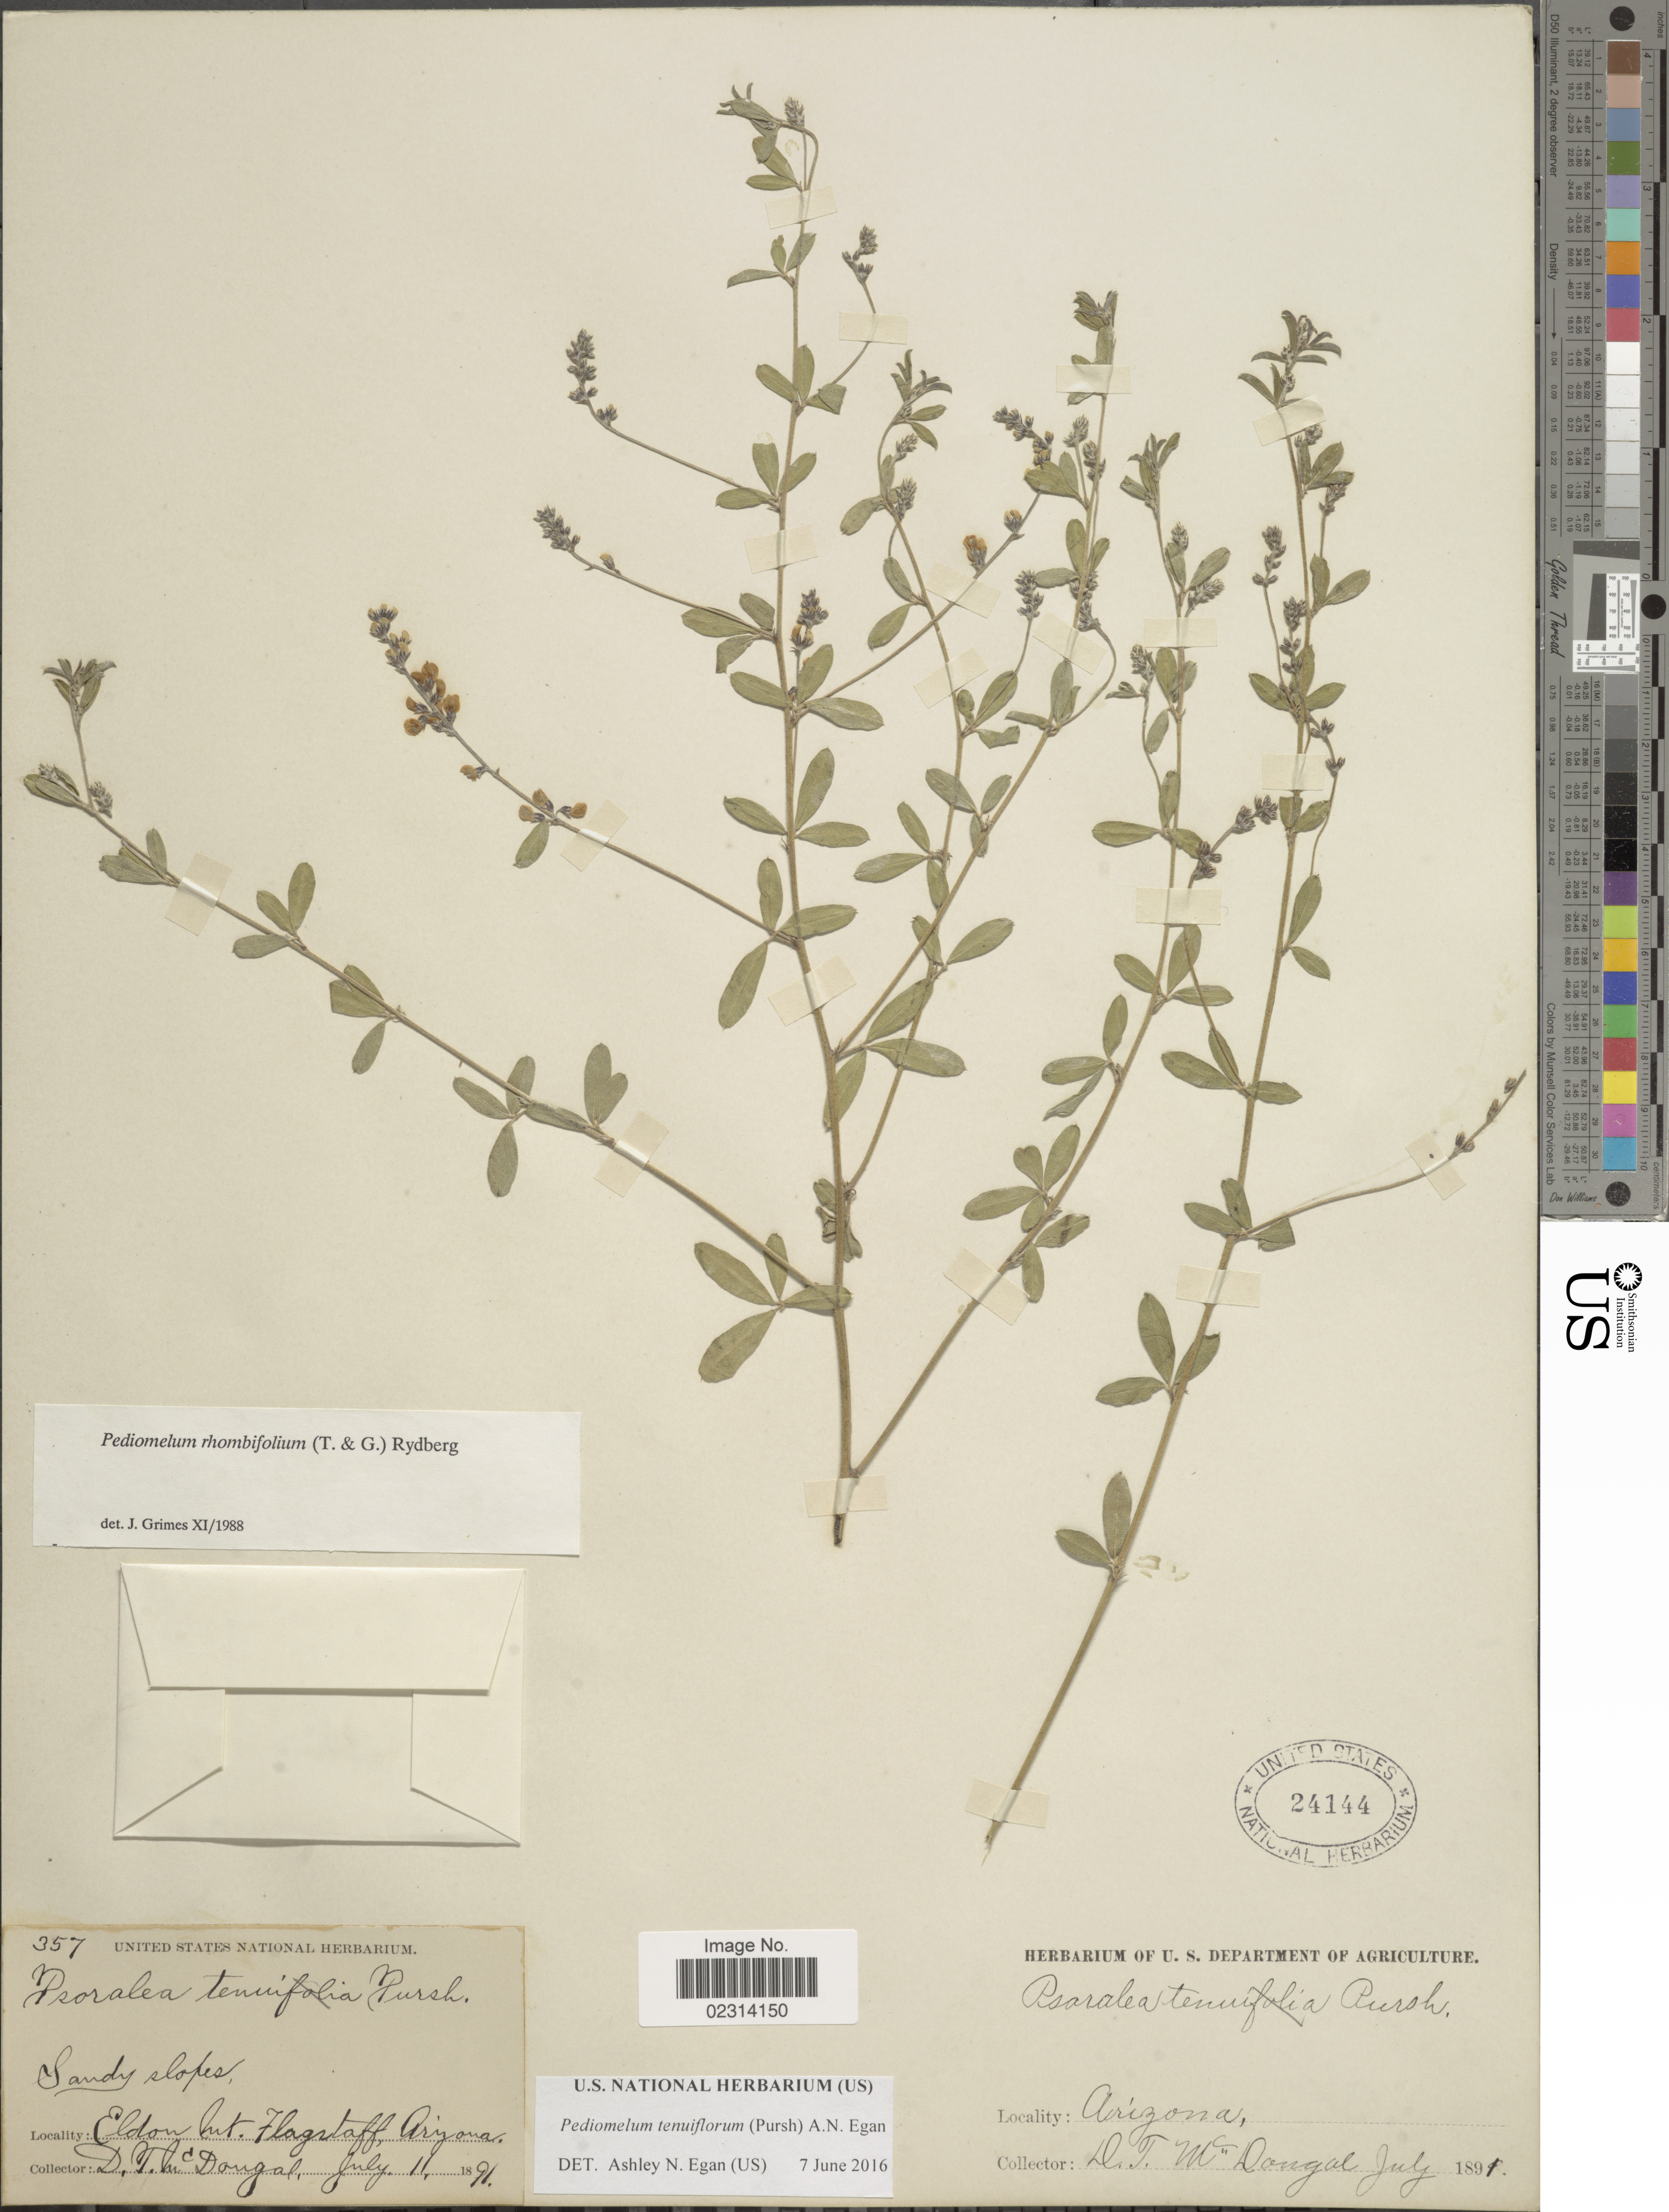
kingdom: Plantae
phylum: Tracheophyta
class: Magnoliopsida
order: Fabales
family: Fabaceae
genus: Psoralidium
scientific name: Psoralidium tenuiflorum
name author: (Pursh) Rydb.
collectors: D. McDougal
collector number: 357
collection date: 1891-07-11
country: United States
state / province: Arizona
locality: Eldon Mt., Flagstaff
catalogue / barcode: US 24144